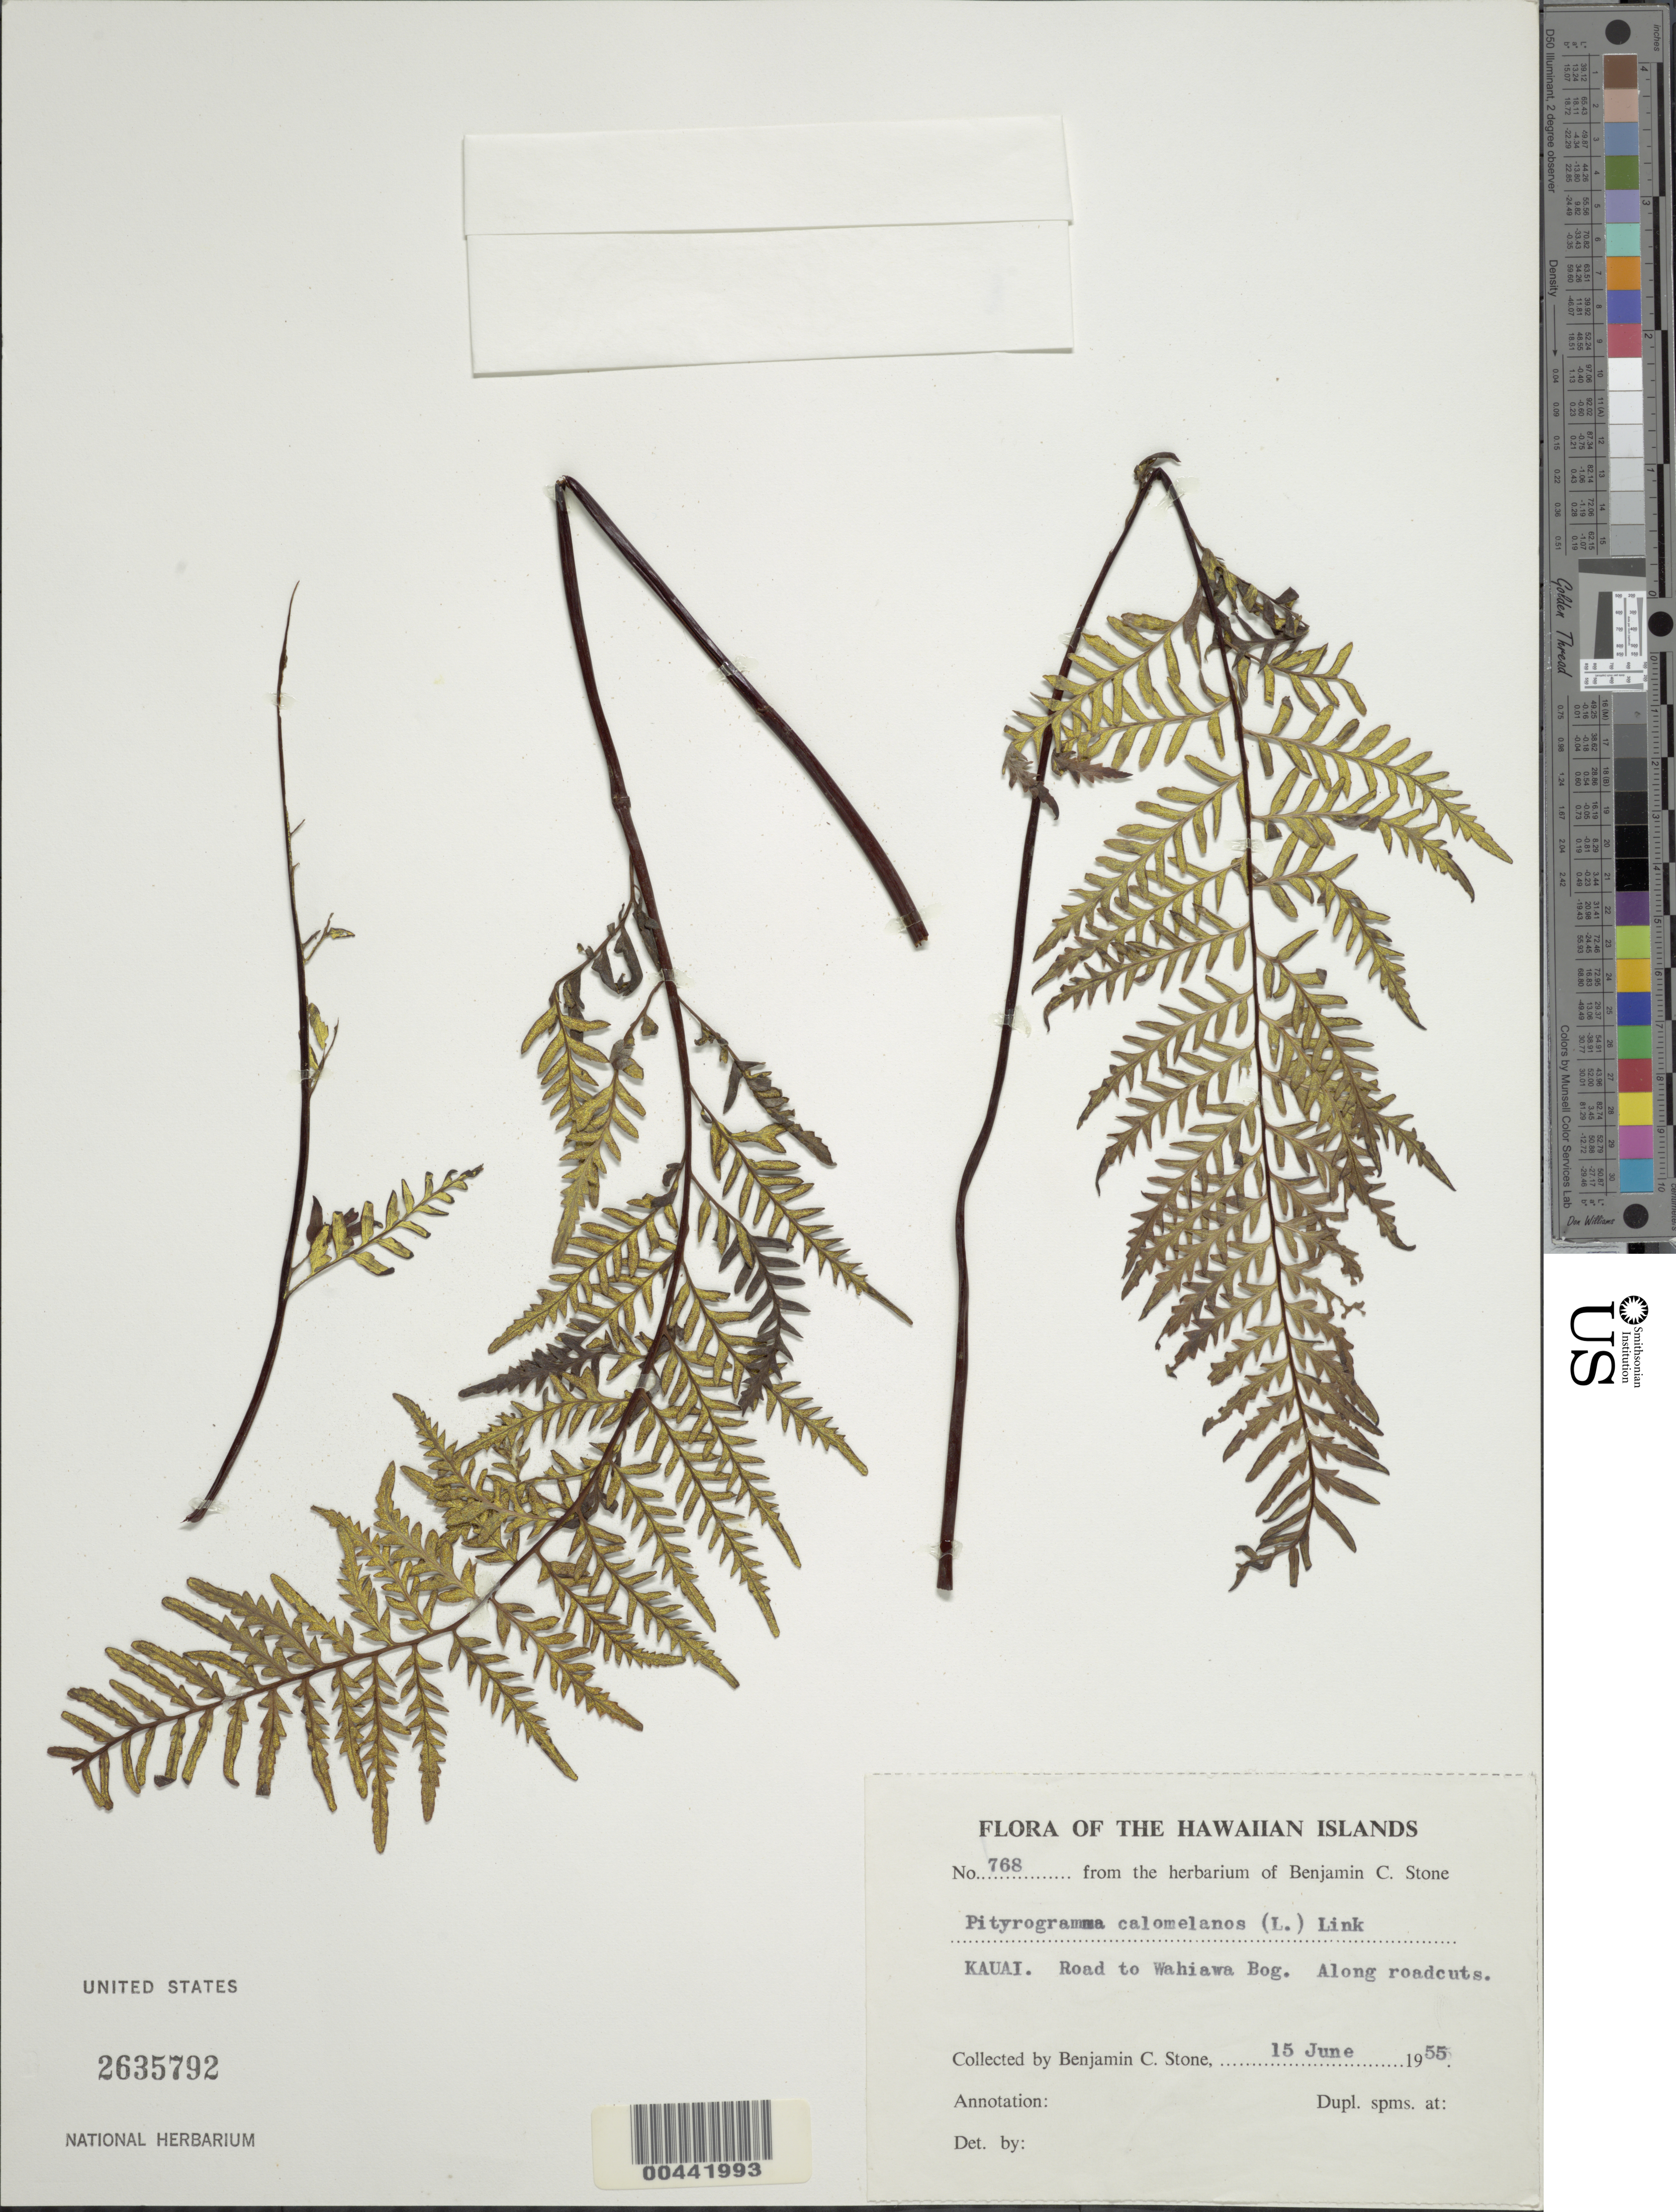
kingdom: Plantae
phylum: Tracheophyta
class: Polypodiopsida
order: Polypodiales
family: Pteridaceae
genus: Pityrogramma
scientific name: Pityrogramma austroamericana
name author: Domin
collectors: B. C. Stone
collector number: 768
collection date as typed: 15 Jun 1955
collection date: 1955-06-15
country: United States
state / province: Hawaii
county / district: Kauai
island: Kaua'i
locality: Rd to Wahiawa Bog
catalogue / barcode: US 2635792